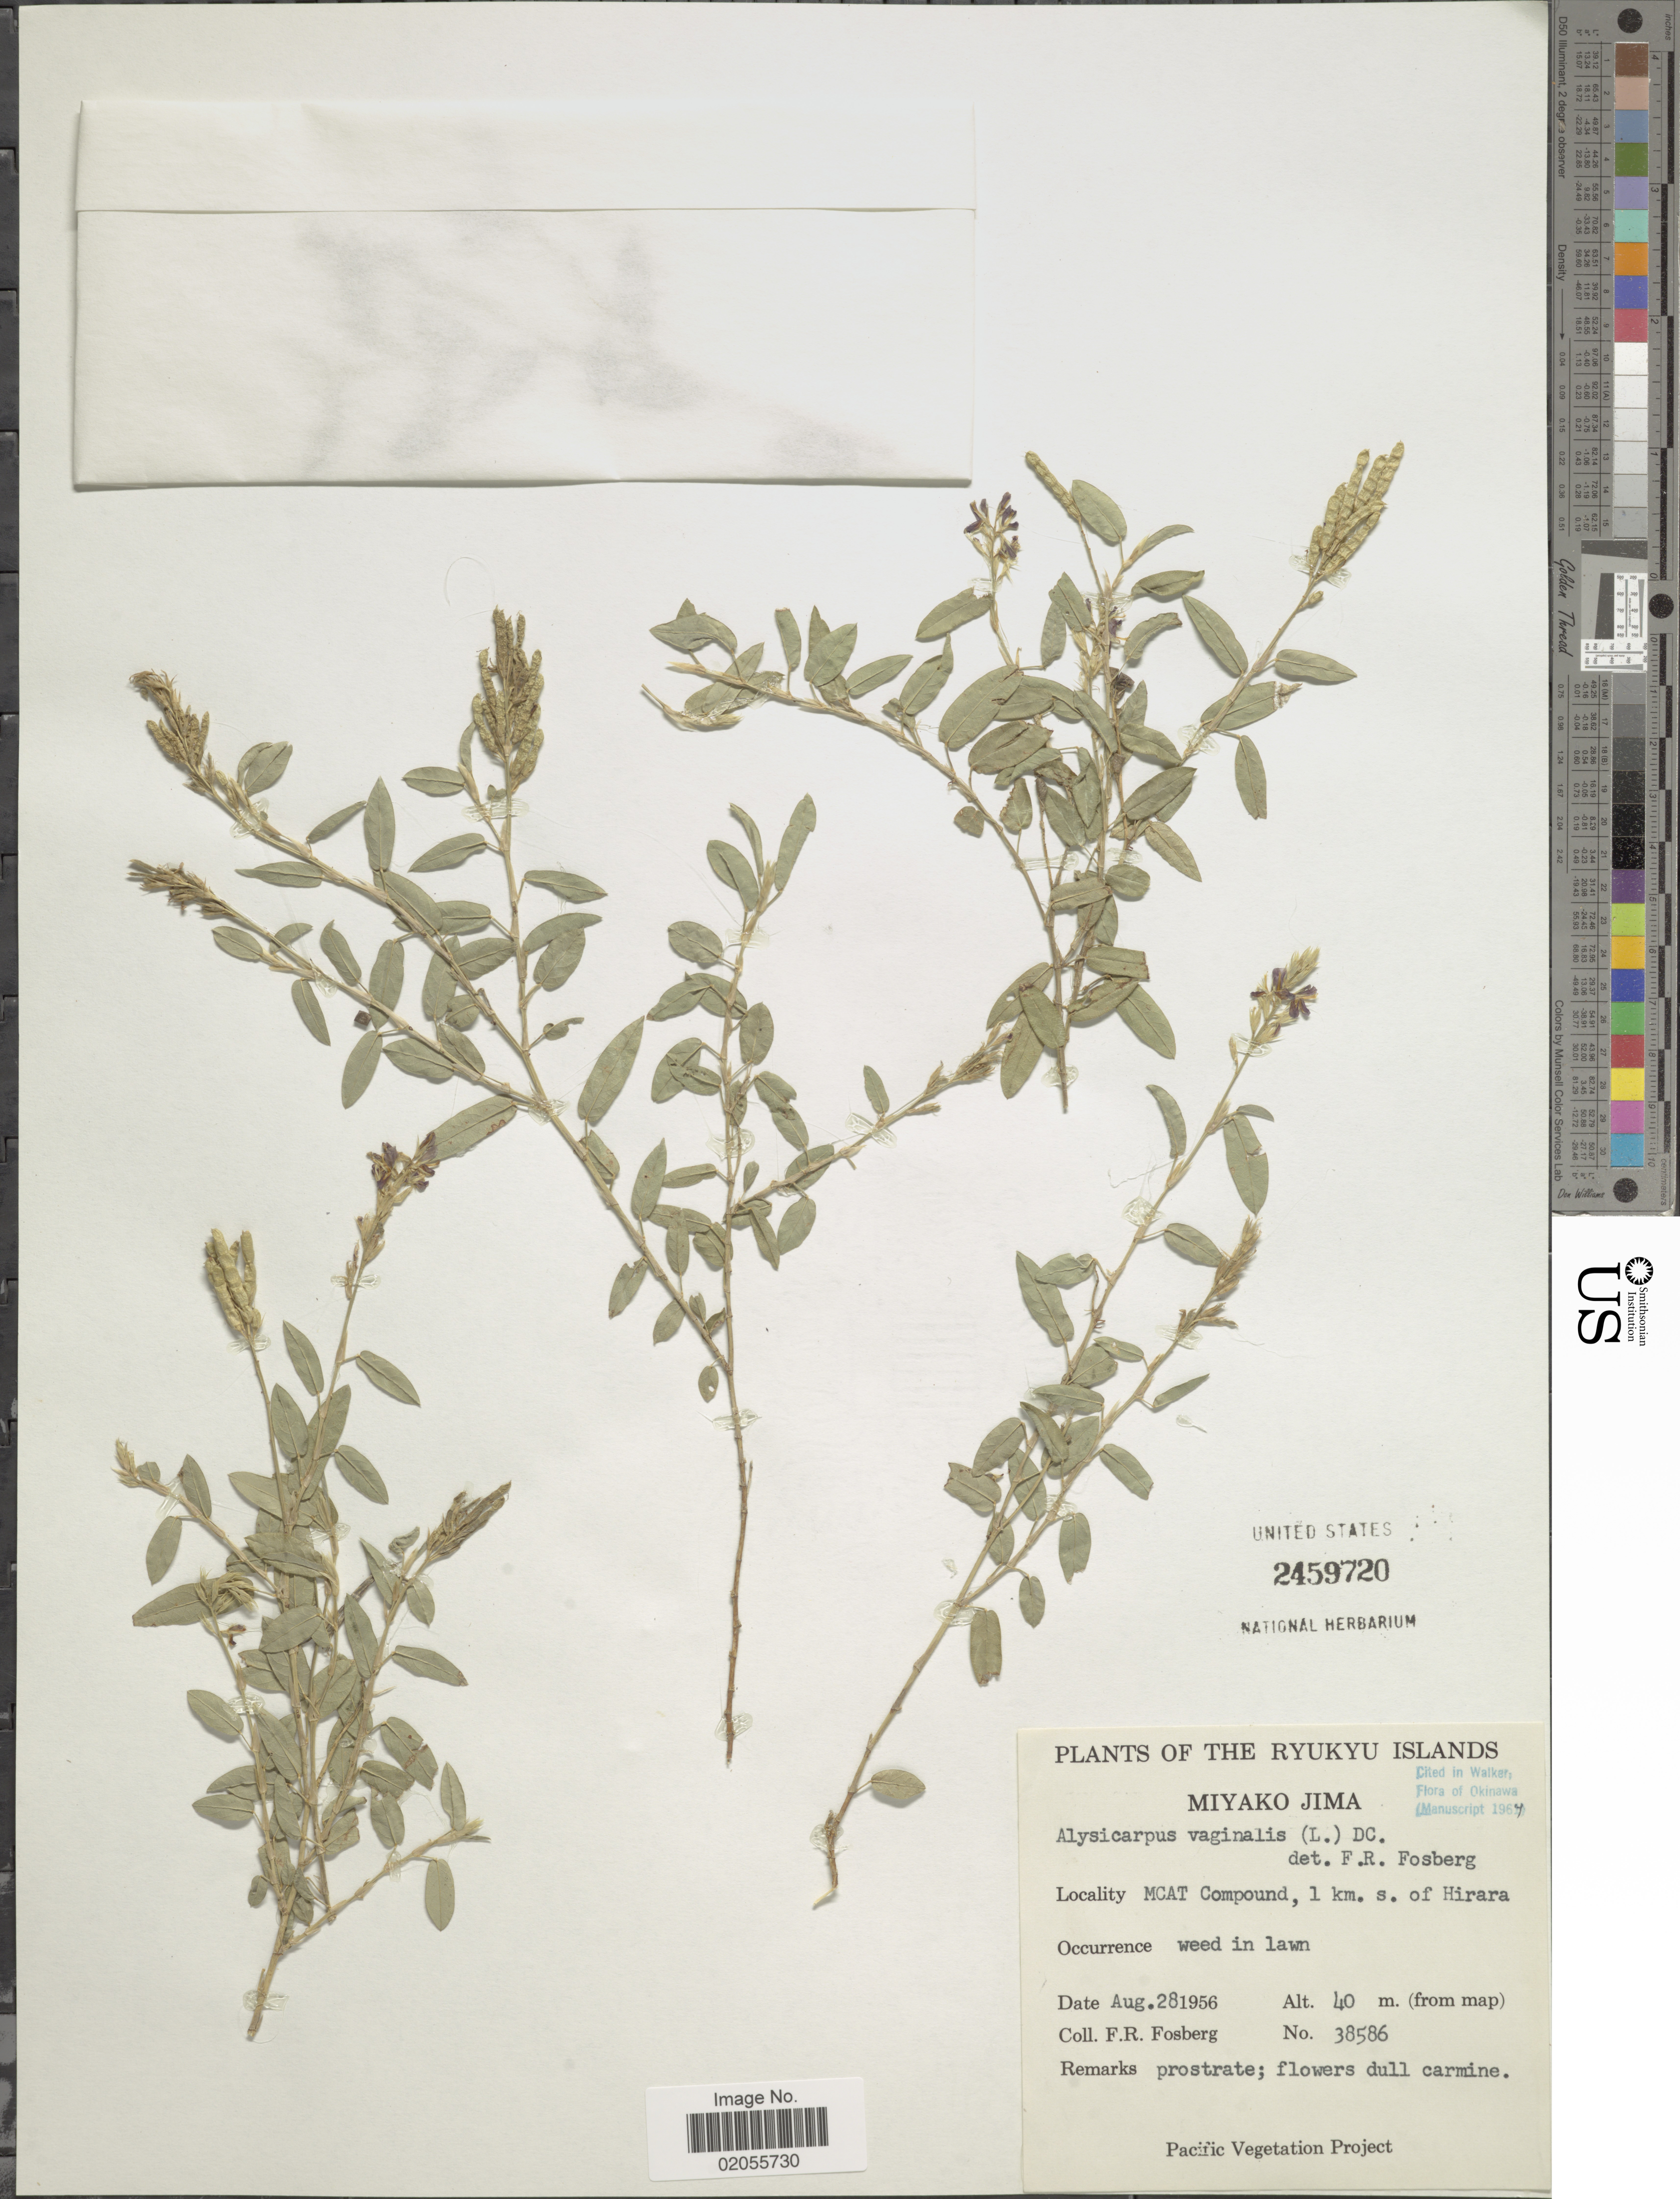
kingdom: Plantae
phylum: Tracheophyta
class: Magnoliopsida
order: Fabales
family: Fabaceae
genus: Alysicarpus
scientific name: Alysicarpus vaginalis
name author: (L.) DC.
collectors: F. R. Fosberg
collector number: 38586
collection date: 1956-08-28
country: Japan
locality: Ryukyu islands, Miyako Jima, MCAT Compound, 1 km. s. of Hirara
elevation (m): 40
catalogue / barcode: US 2459720